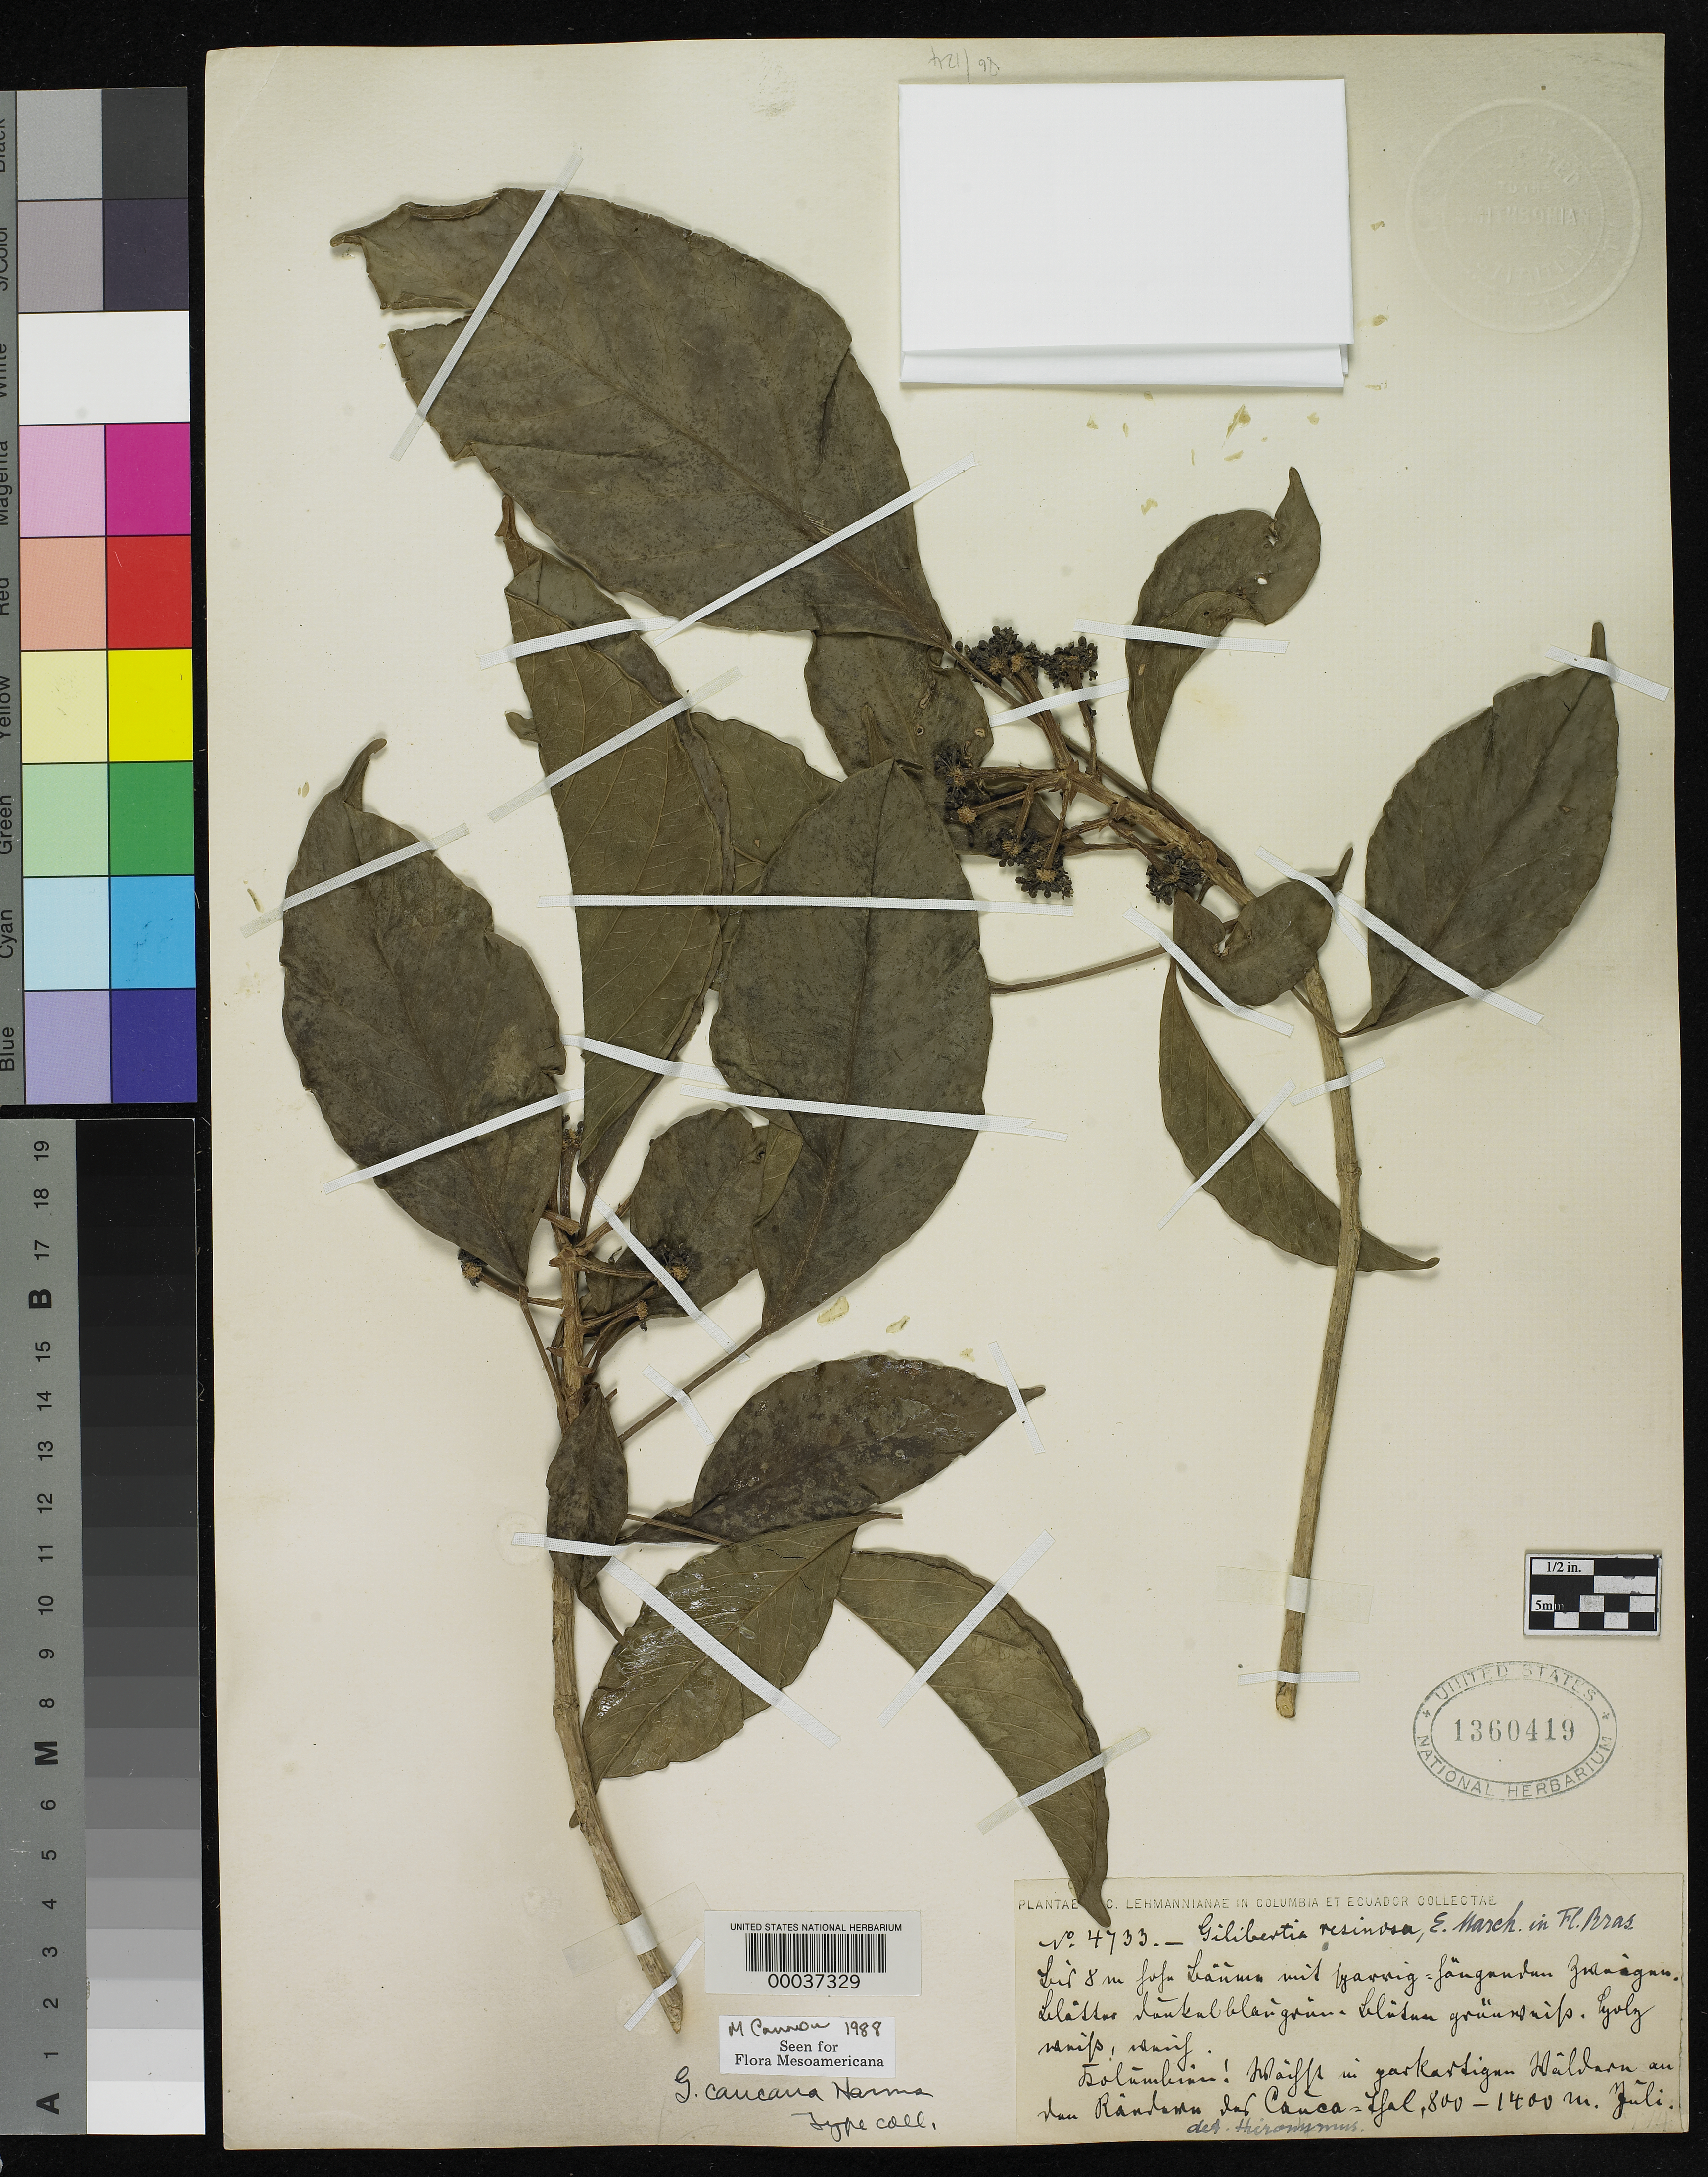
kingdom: Plantae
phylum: Tracheophyta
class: Magnoliopsida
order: Apiales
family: Araliaceae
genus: Gilibertia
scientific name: Gilibertia caucana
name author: Harms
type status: Isotype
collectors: F. C. Lehmann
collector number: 4733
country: Colombia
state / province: Cauca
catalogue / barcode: US 1360419